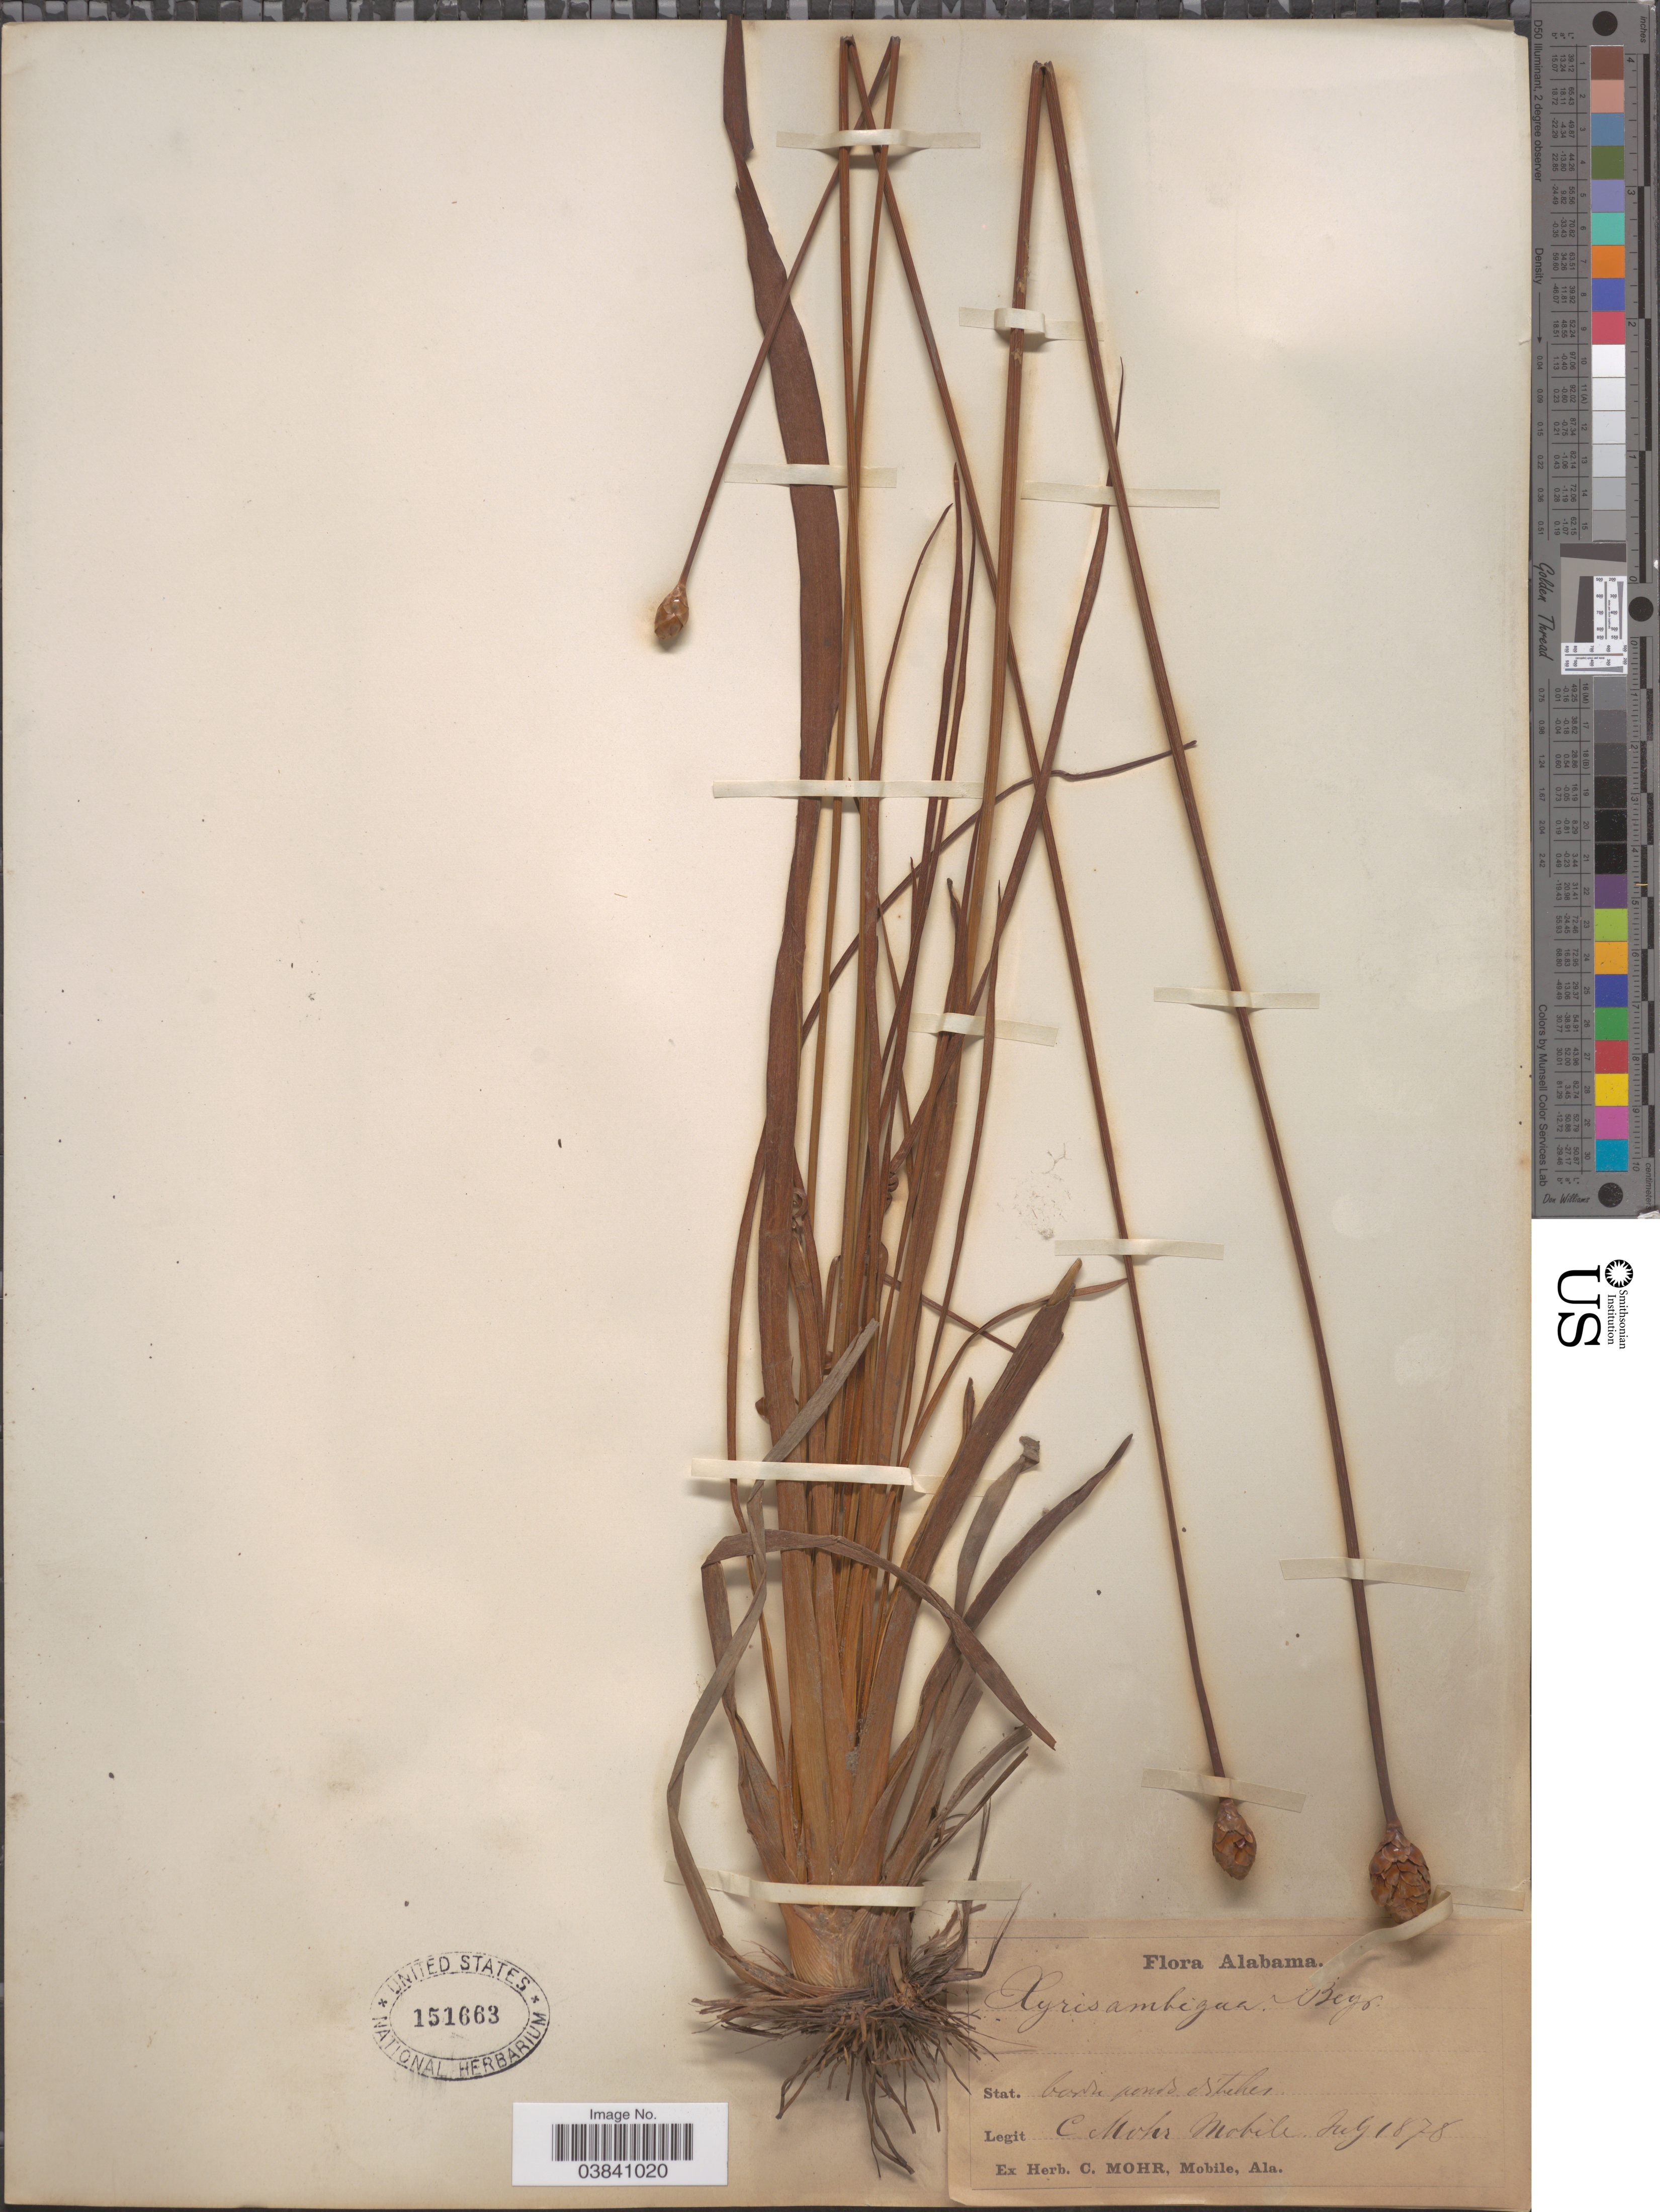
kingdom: Plantae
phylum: Tracheophyta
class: Liliopsida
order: Poales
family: Xyridaceae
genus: Xyris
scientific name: Xyris ambigua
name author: Beyr. ex Kunth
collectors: C. T. Mohr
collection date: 1878-07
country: United States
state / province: Alabama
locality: Mobile.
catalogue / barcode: US 151663